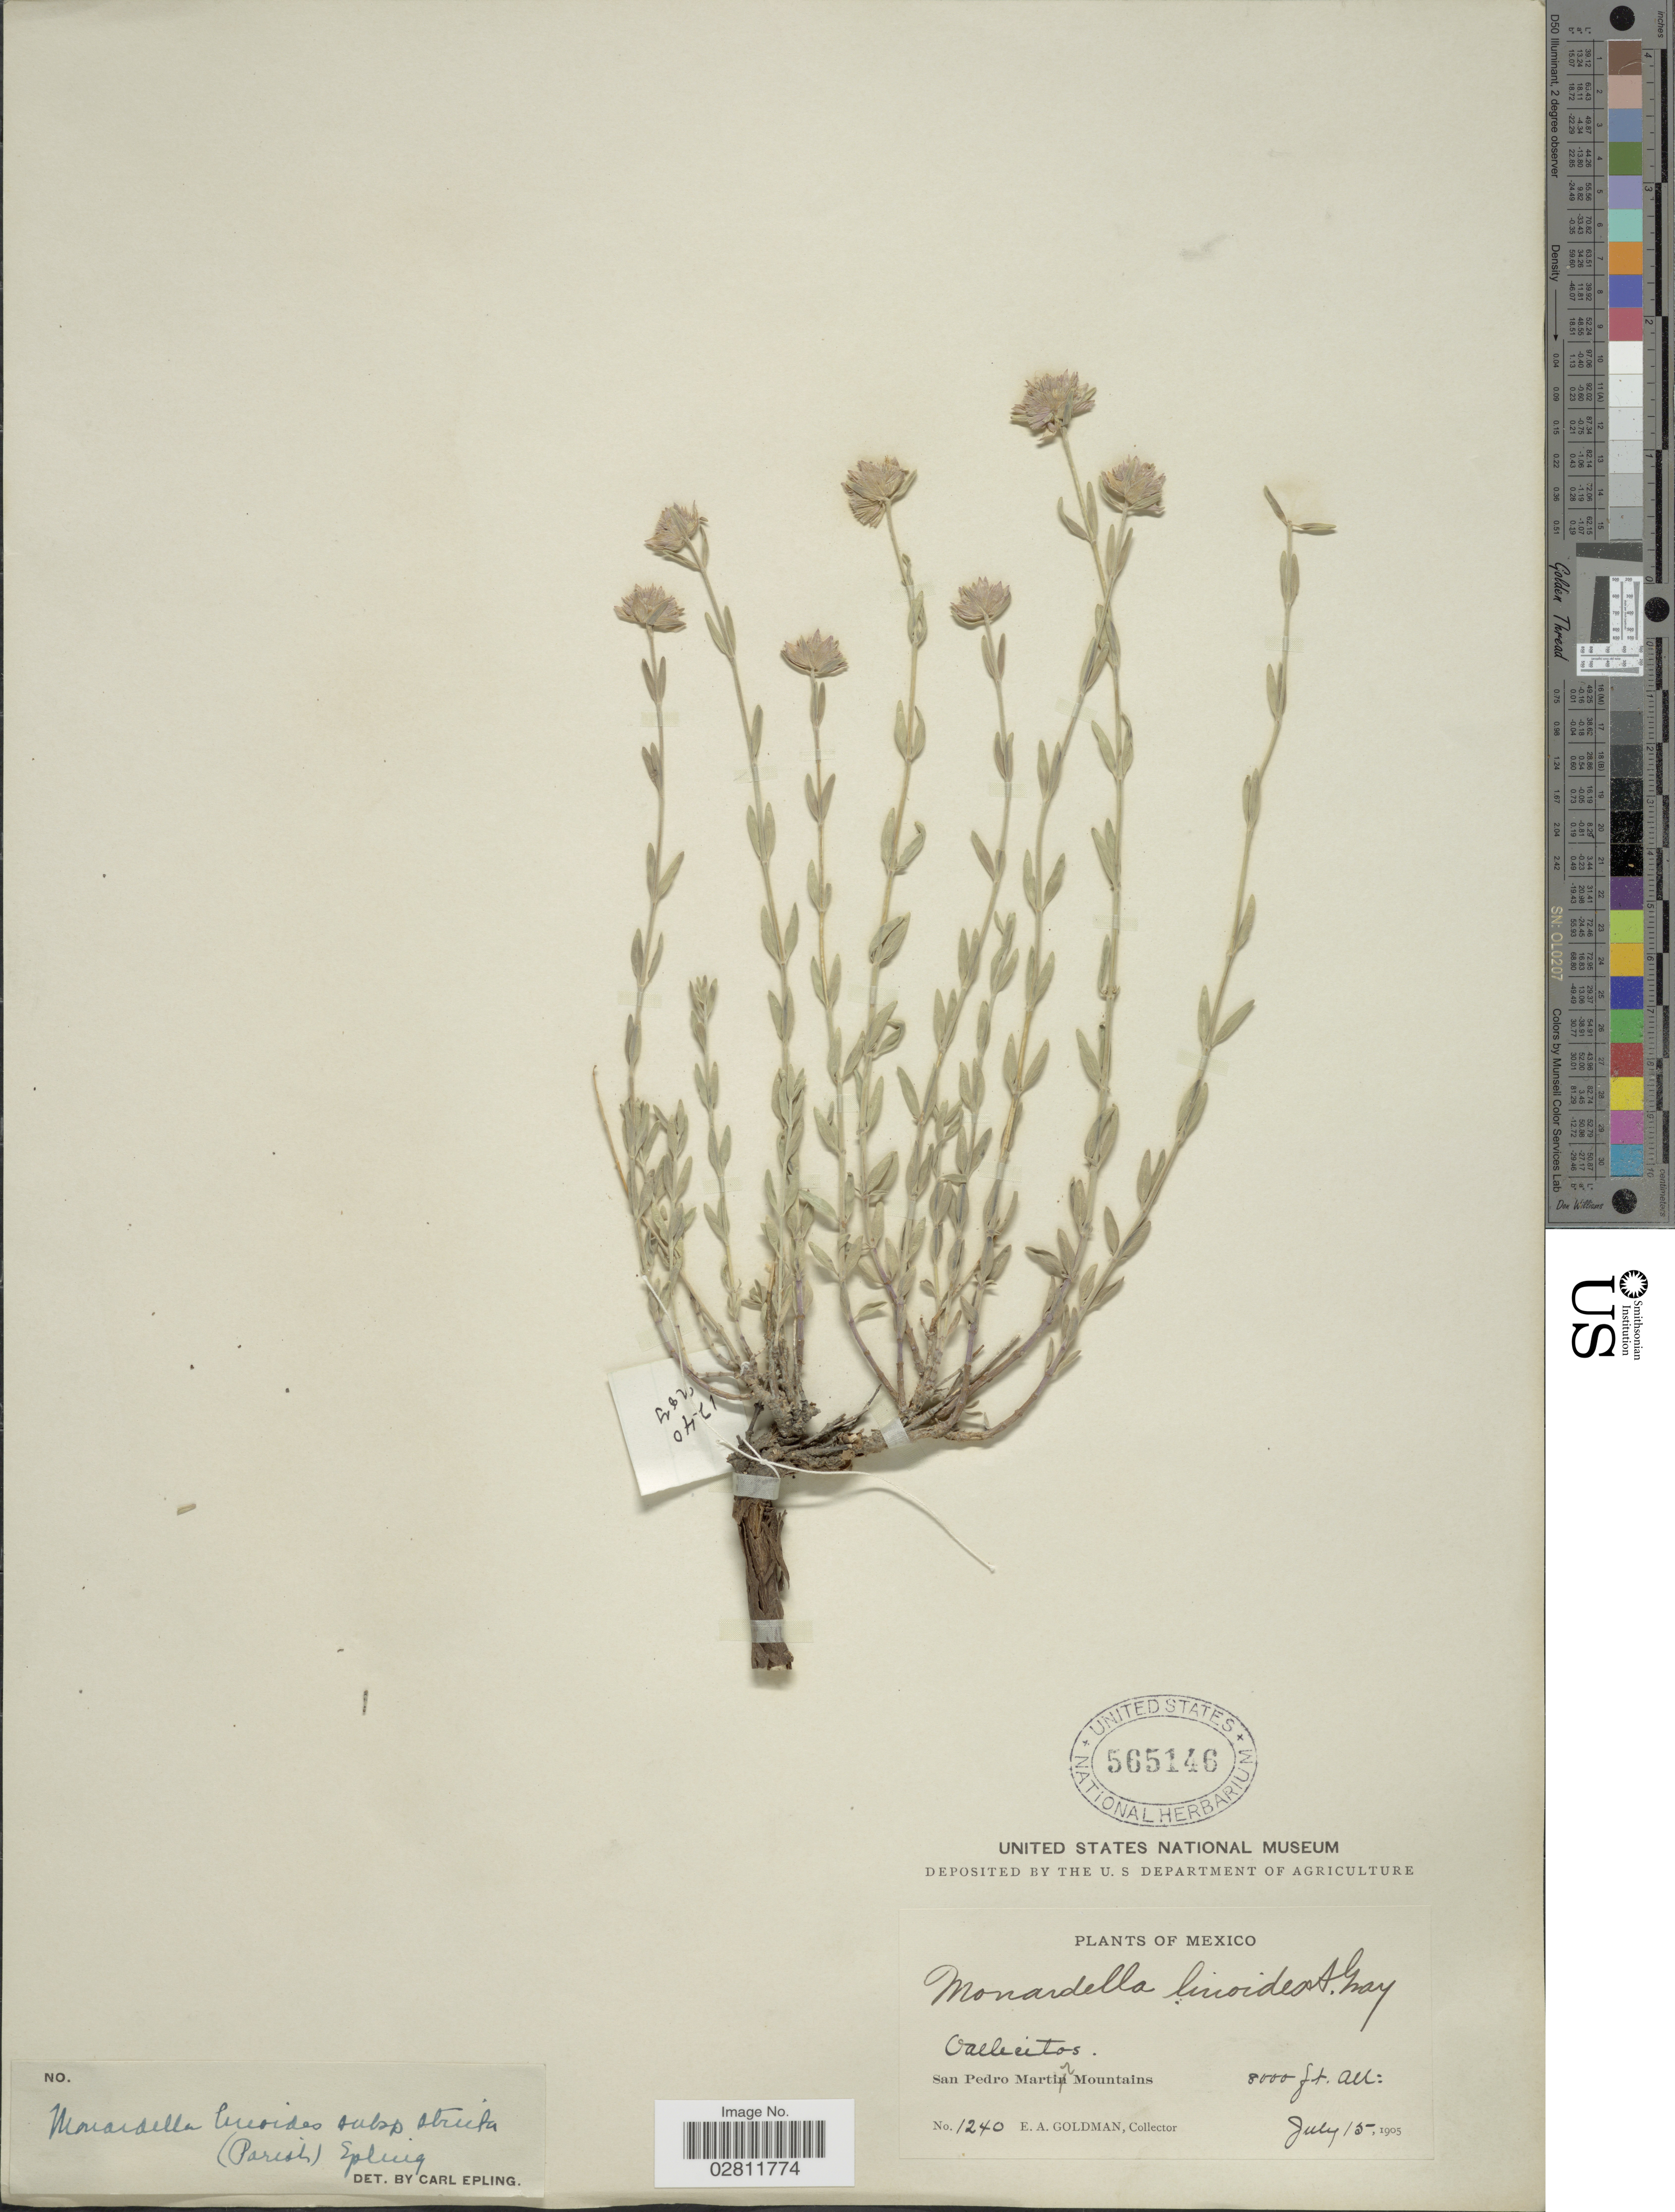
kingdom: Plantae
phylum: Tracheophyta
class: Magnoliopsida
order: Lamiales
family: Lamiaceae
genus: Monardella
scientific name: Monardella linoides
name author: A. Gray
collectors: E. A. Goldman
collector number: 1240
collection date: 1905-07-15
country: Mexico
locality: Vallecitos. San Pedro Martir Mountains.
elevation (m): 2438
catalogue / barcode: US 565146